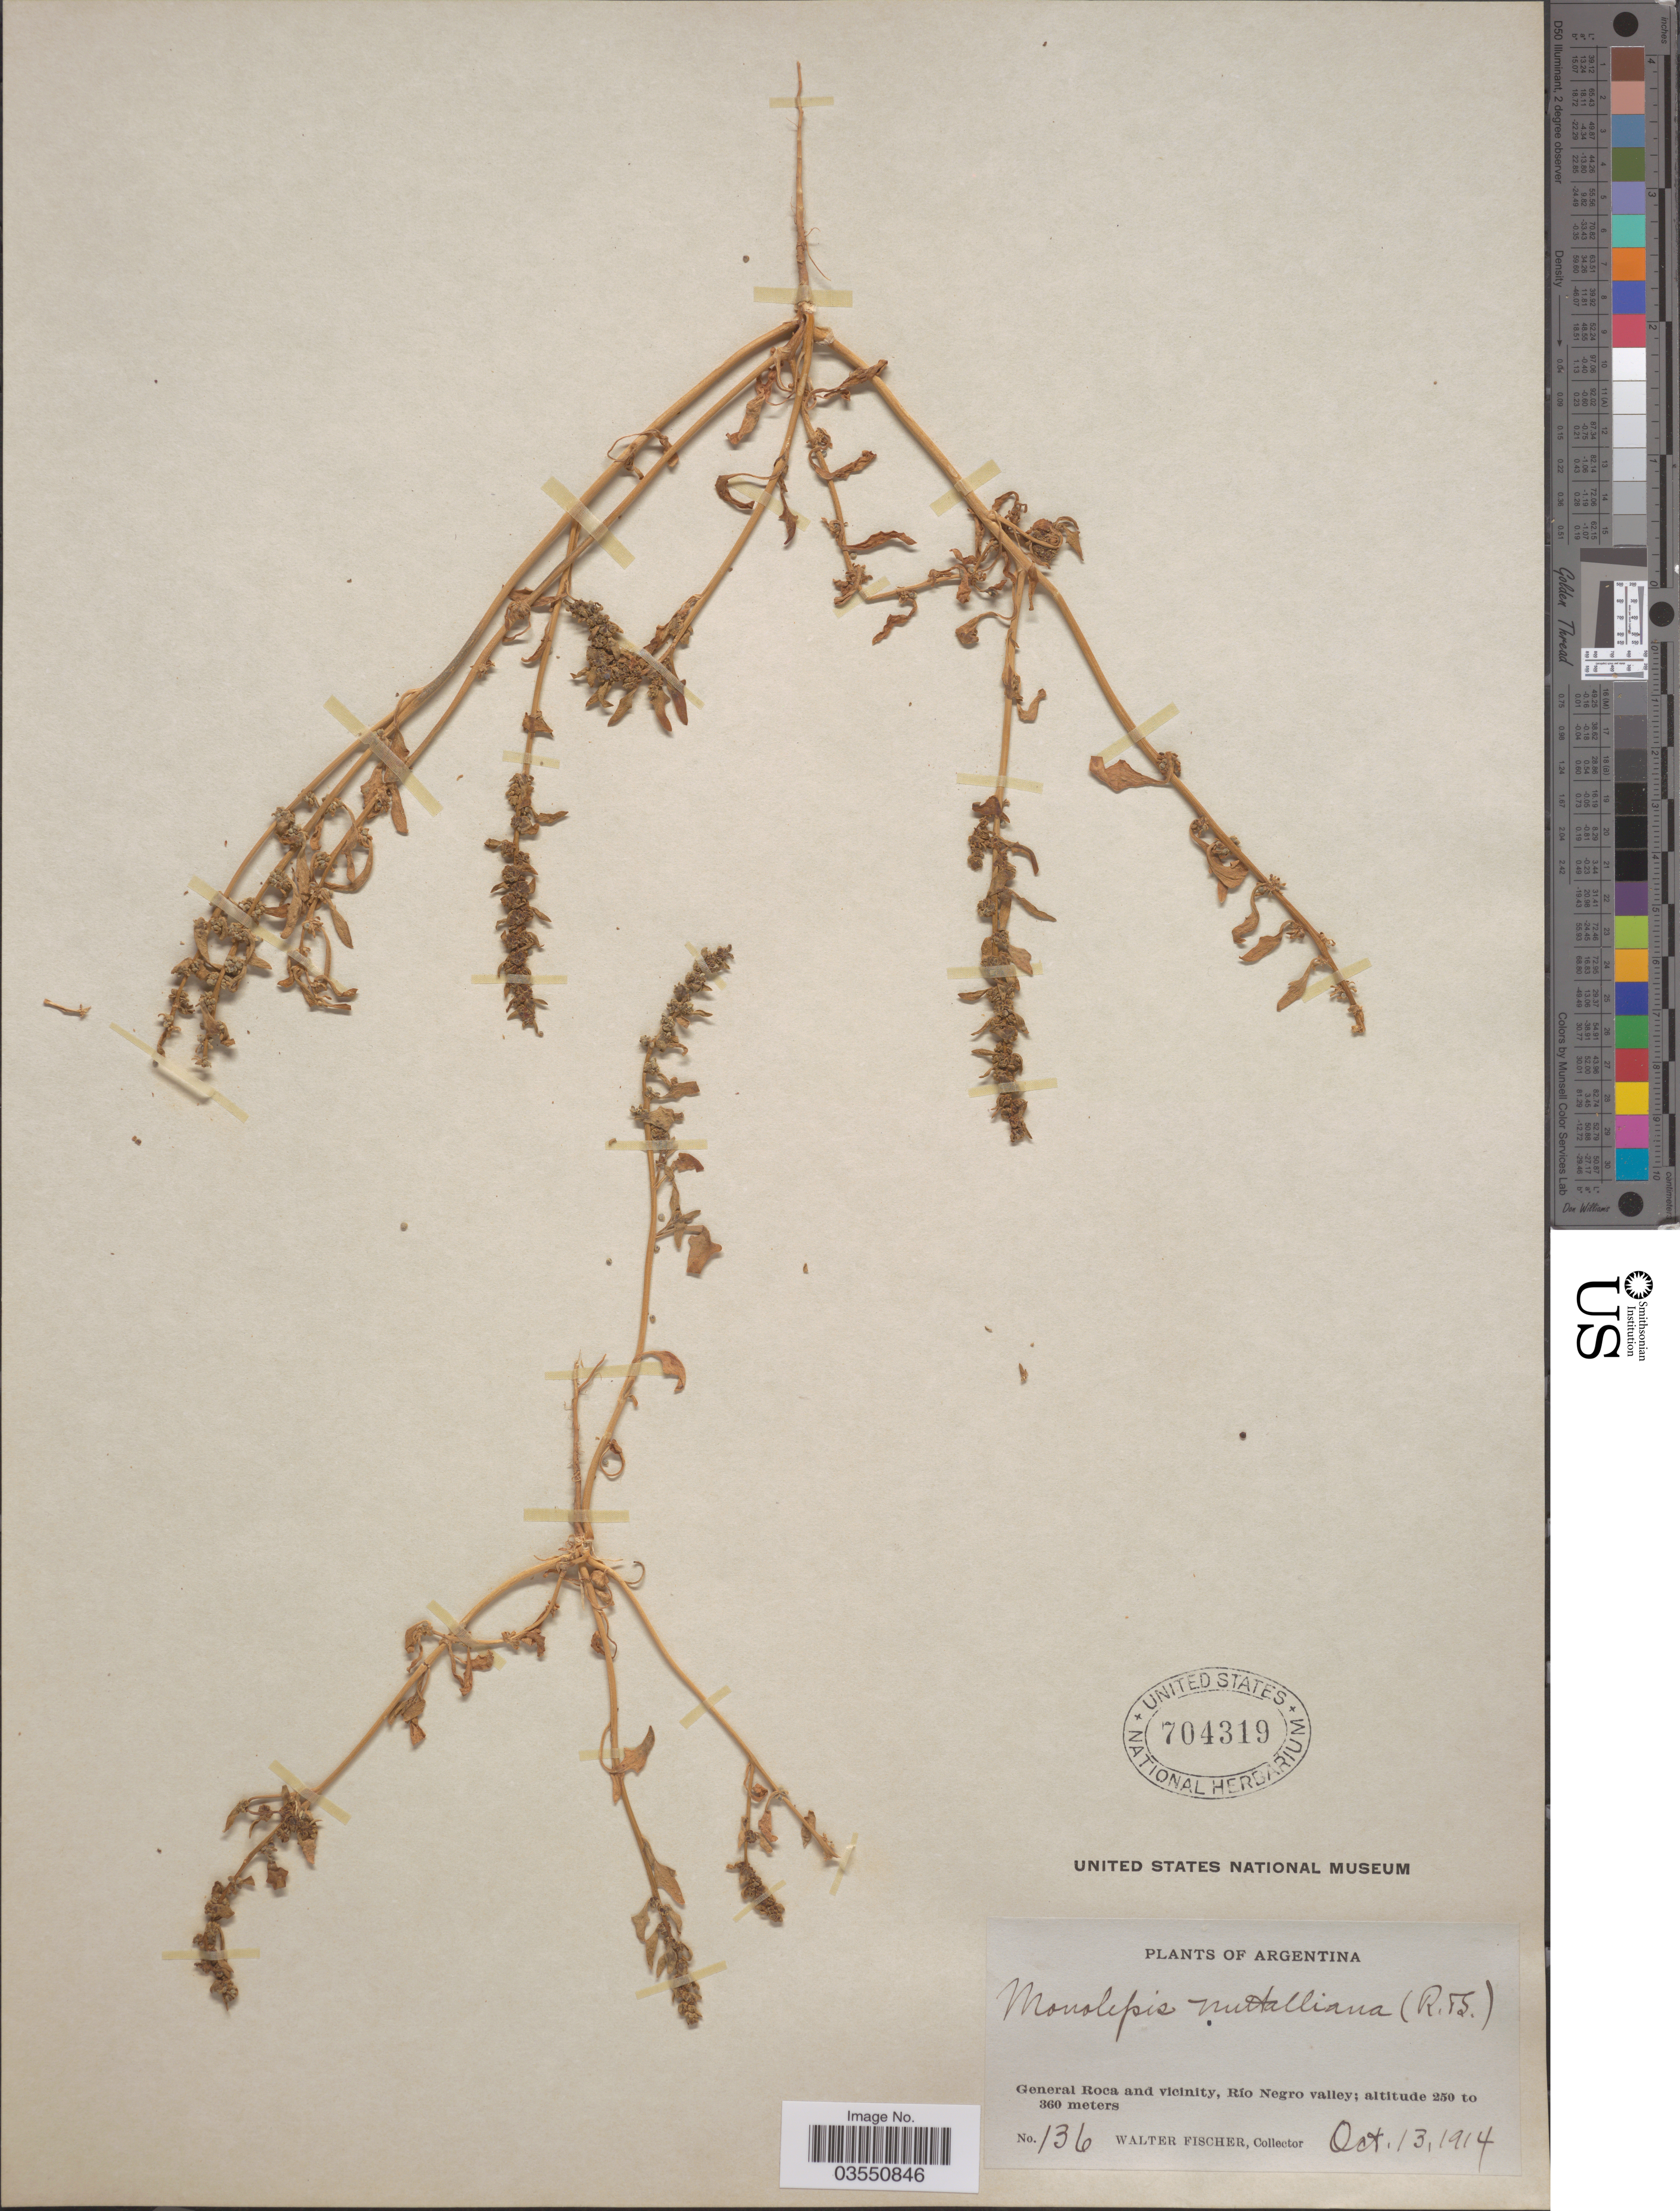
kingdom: Plantae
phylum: Tracheophyta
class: Magnoliopsida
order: Caryophyllales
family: Amaranthaceae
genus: Blitum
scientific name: Blitum nuttallianum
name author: Schult.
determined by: U.S. National Herbarium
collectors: W. Fischer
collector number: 136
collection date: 1914-10-13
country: Argentina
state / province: Rio Negro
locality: General Roca and vicinity, Río Negro valley.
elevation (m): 250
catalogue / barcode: US 704319